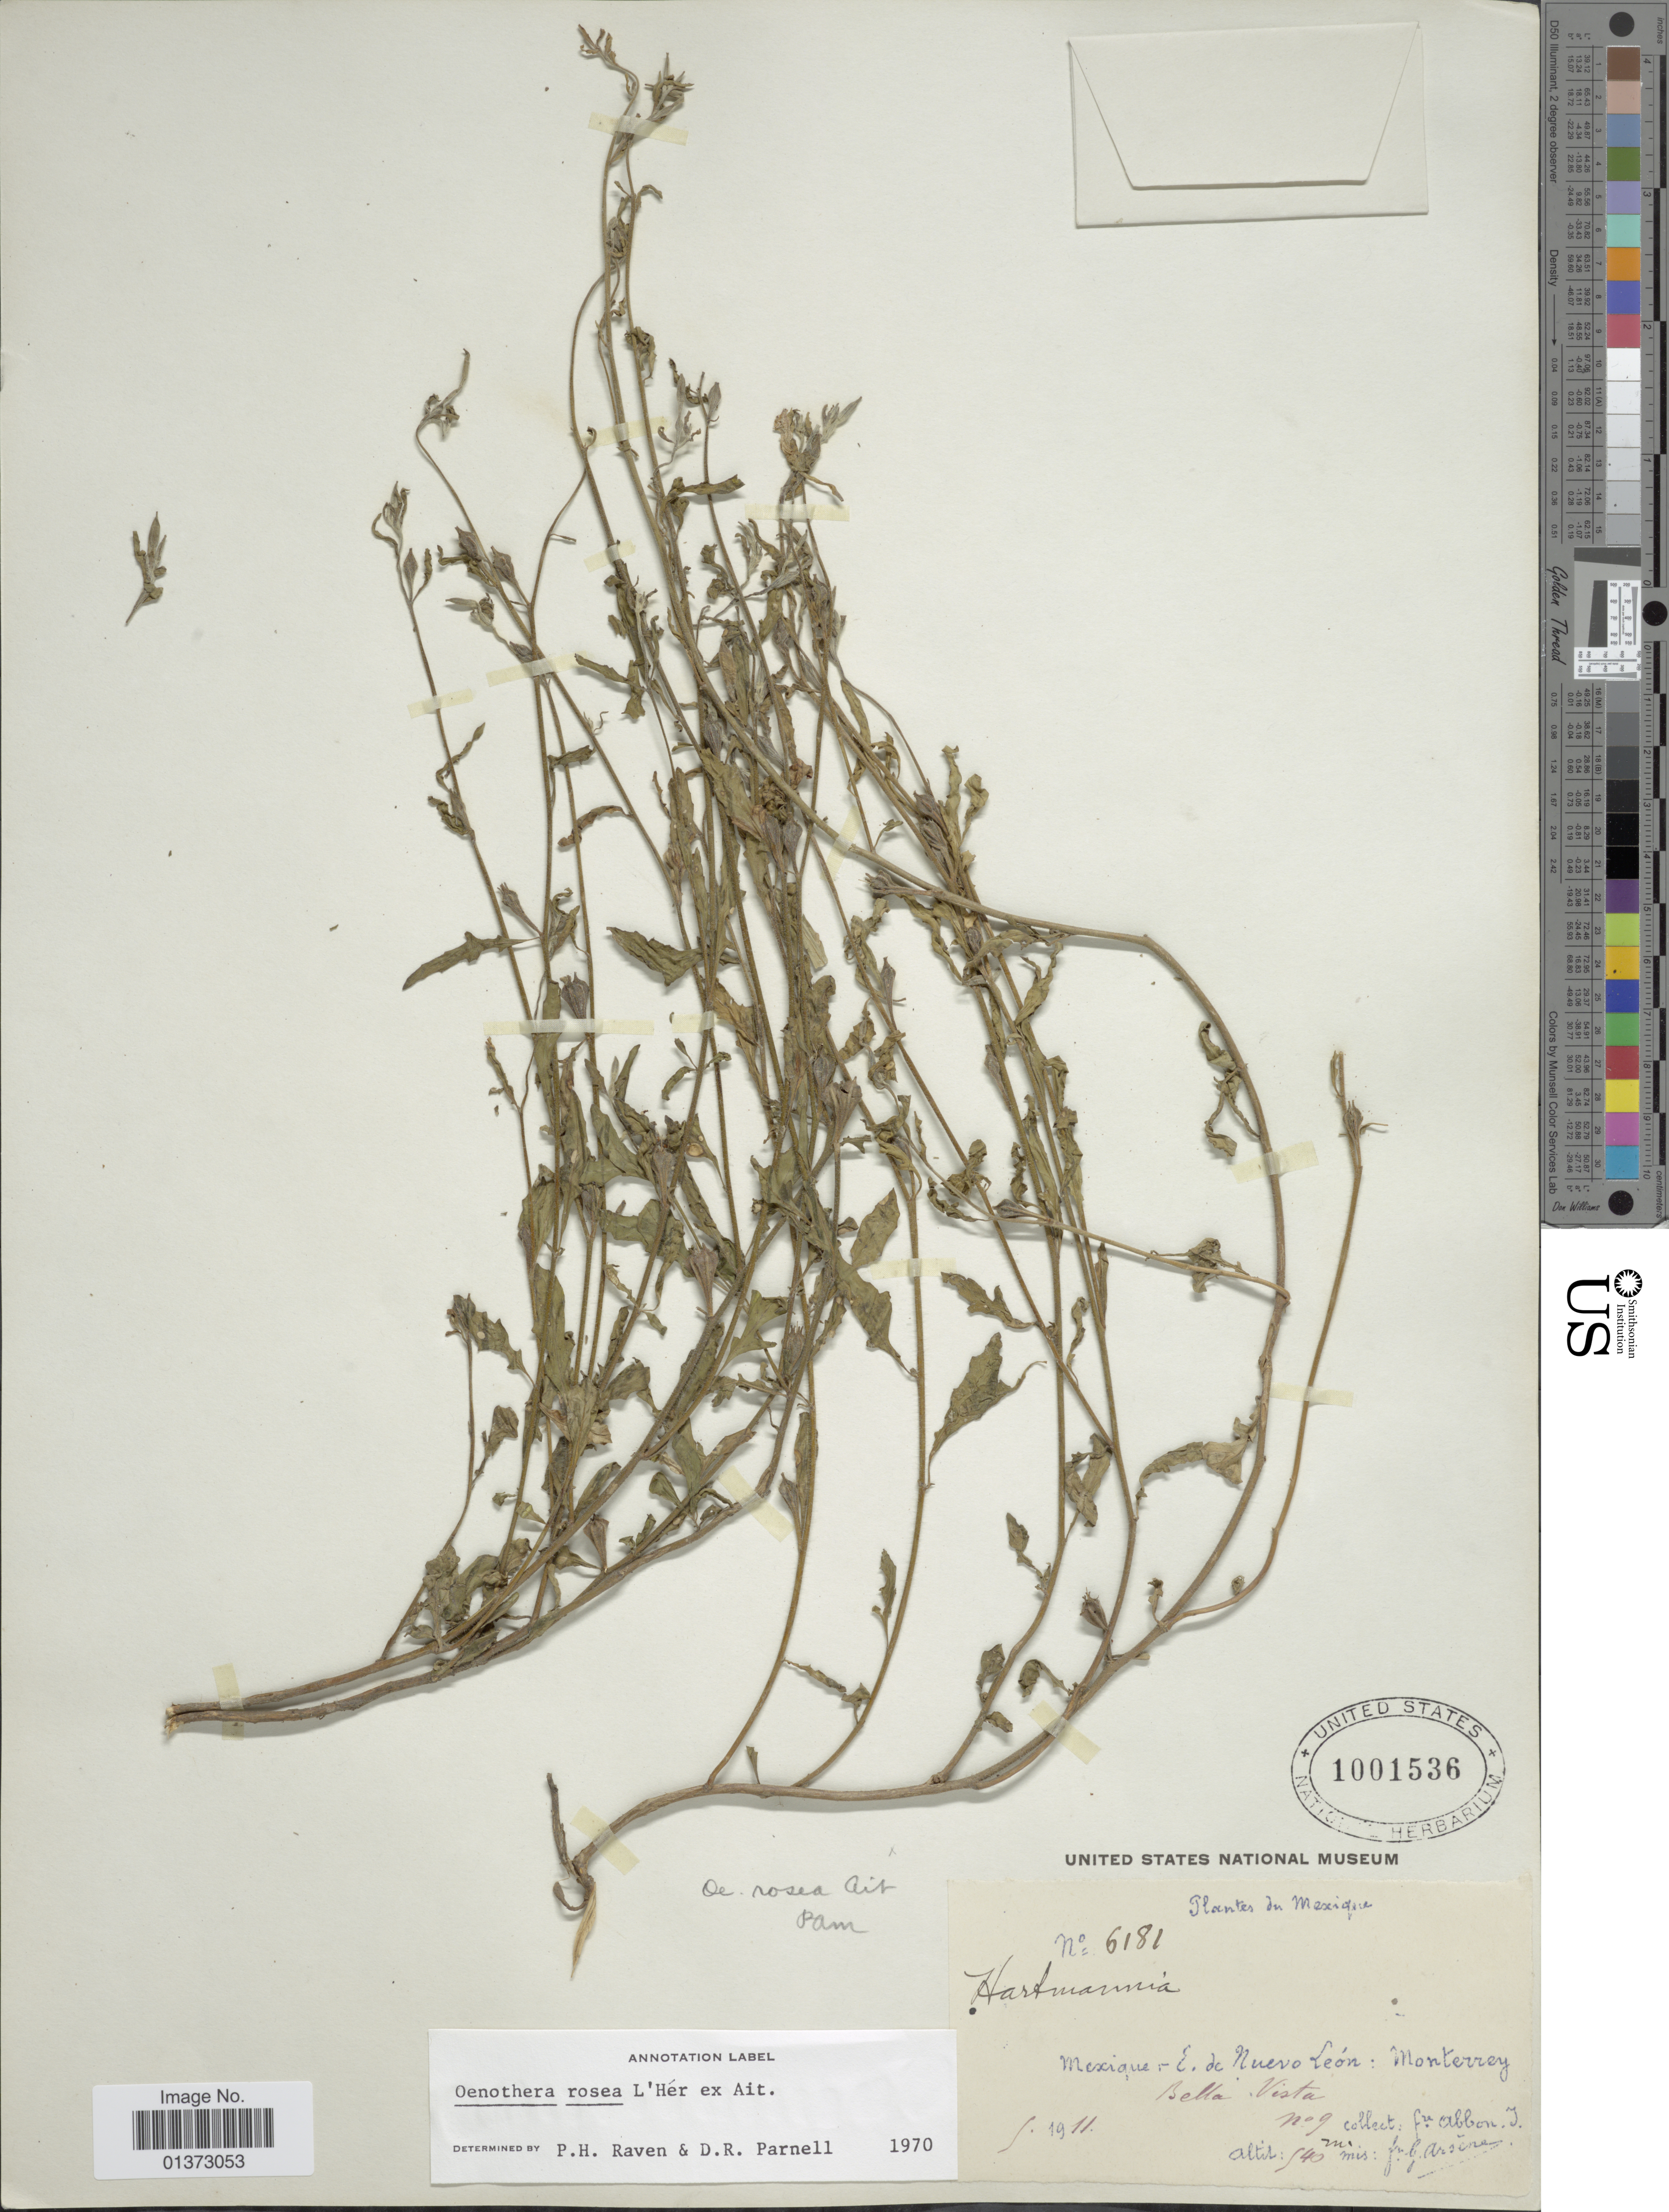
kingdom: Plantae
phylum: Tracheophyta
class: Magnoliopsida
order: Myrtales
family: Onagraceae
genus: Oenothera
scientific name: Oenothera rosea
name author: L'Hér. ex Aiton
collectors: Bro. Abbon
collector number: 6181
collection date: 1911-05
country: Mexico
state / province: Nuevo León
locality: Monterrey, Bella Vista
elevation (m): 540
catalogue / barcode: US 1001536